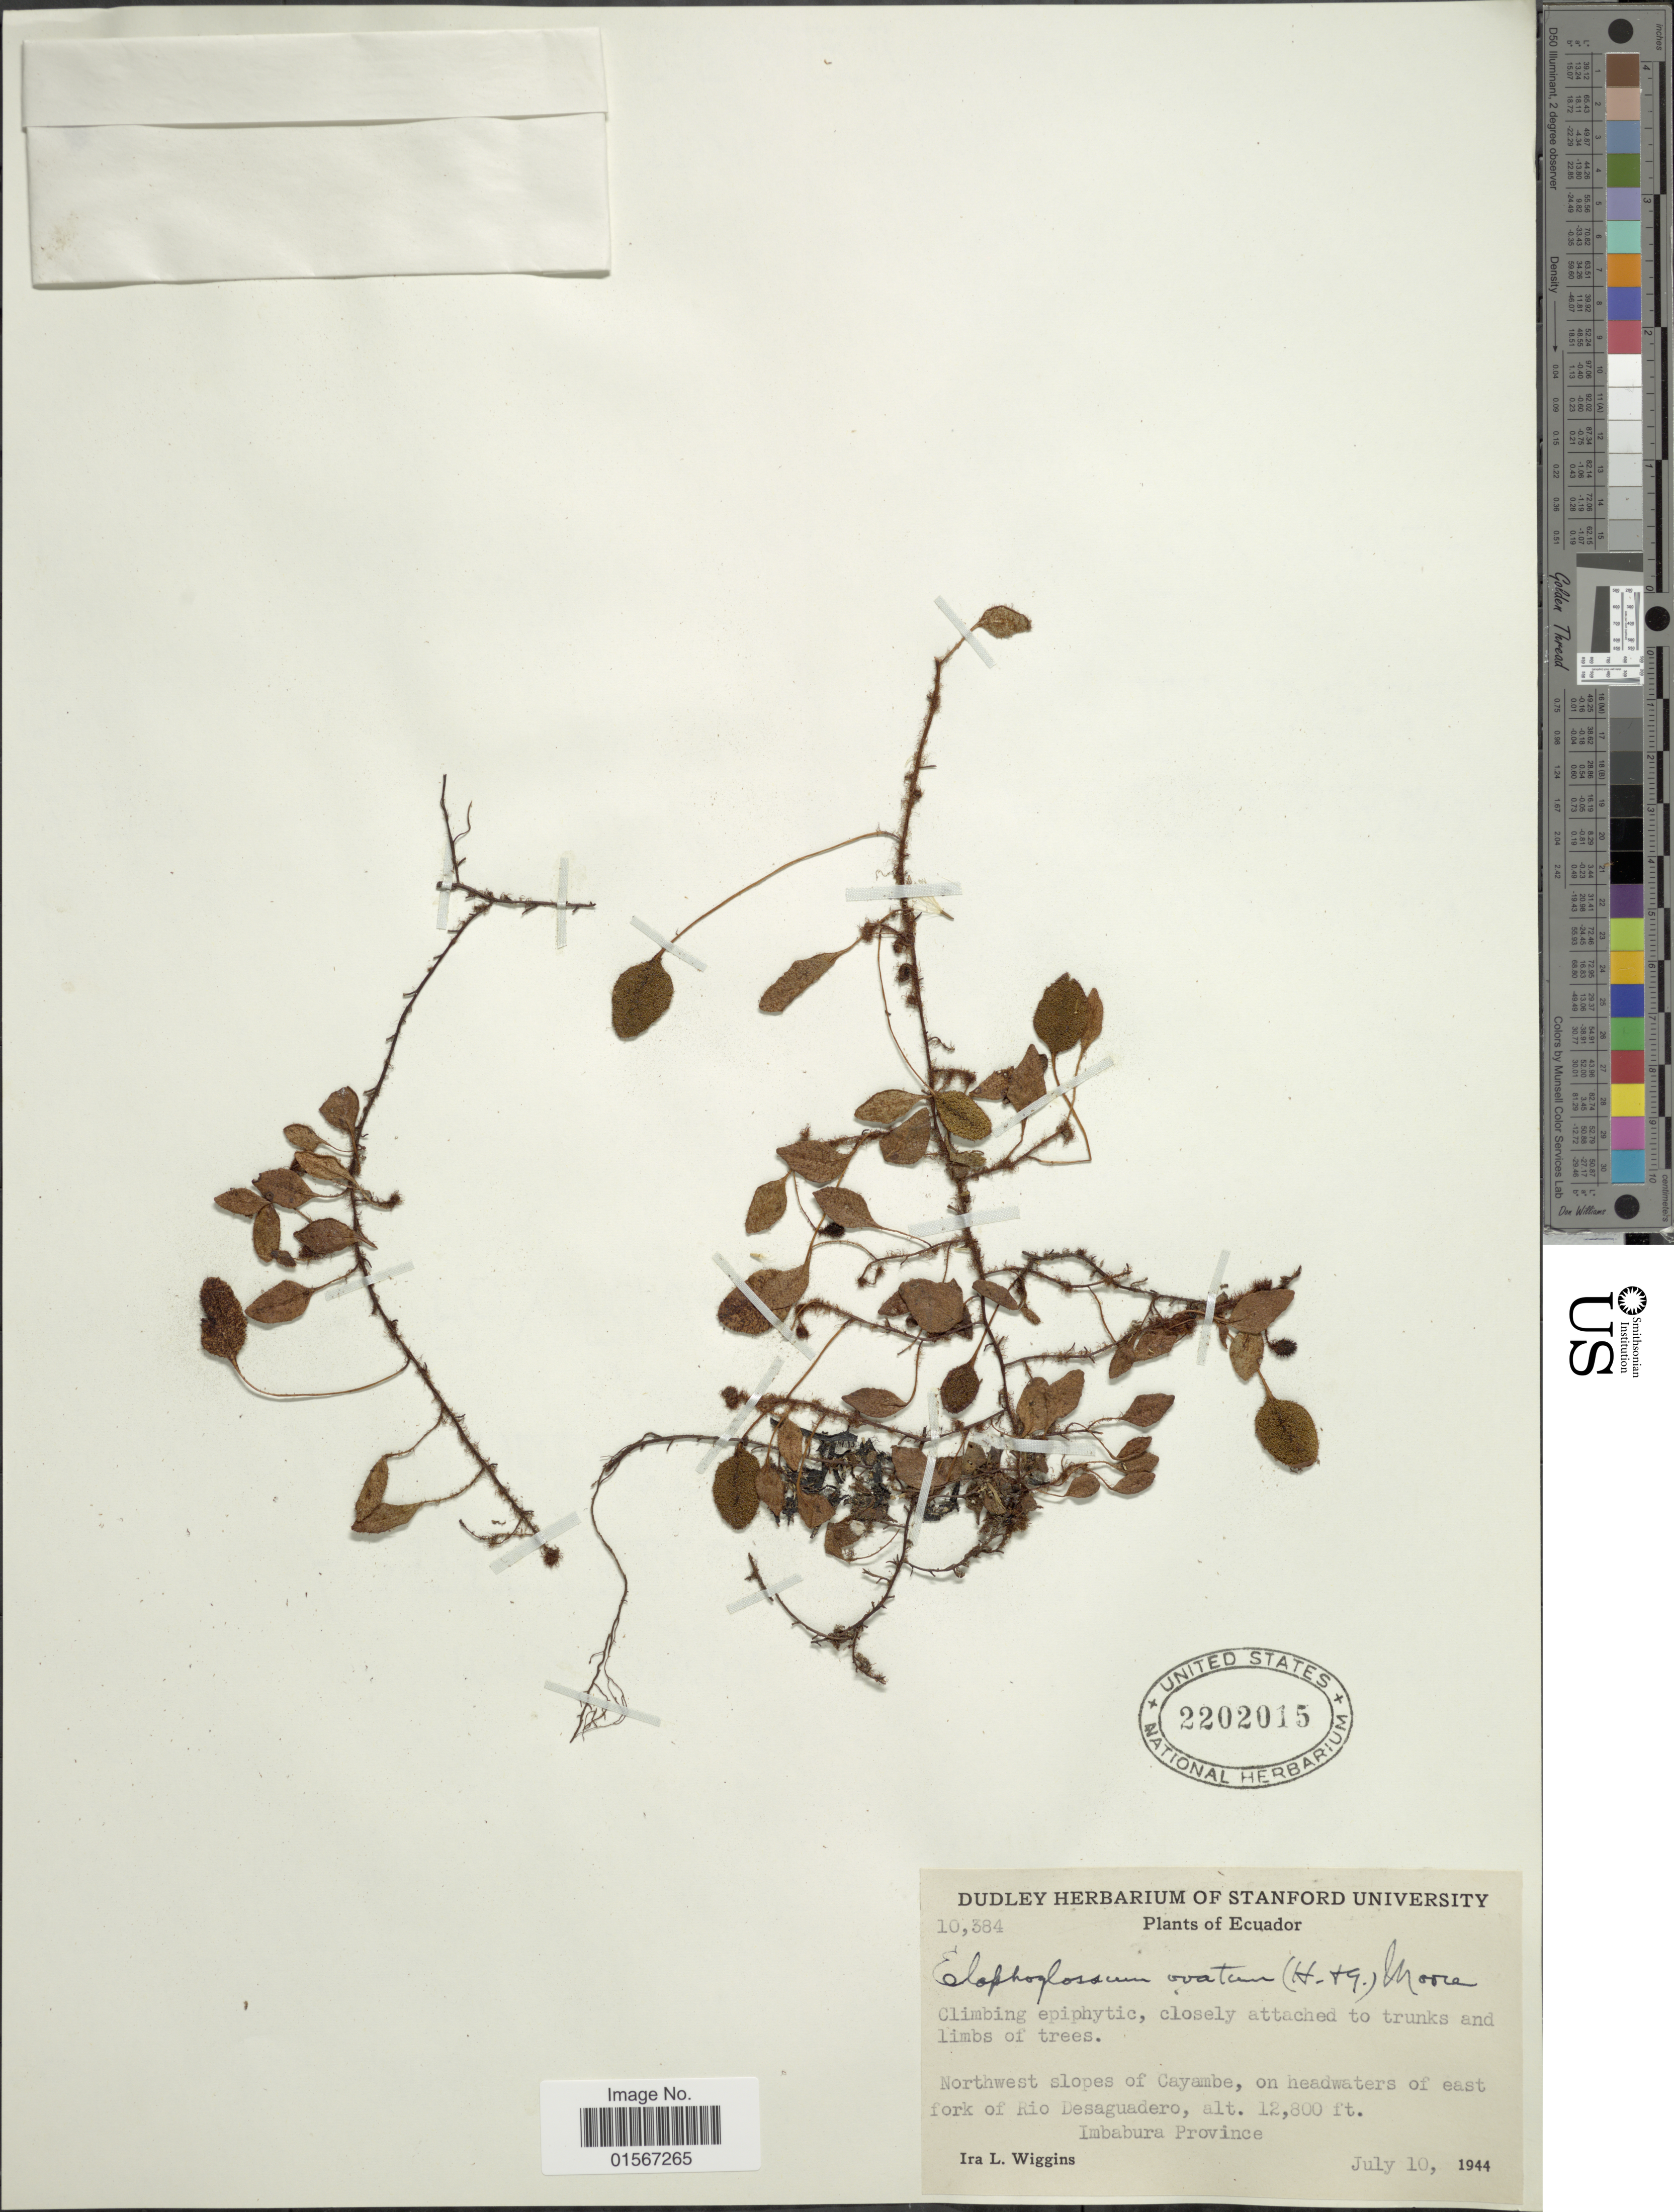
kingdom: Plantae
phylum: Tracheophyta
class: Polypodiopsida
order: Polypodiales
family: Dryopteridaceae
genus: Elaphoglossum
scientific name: Elaphoglossum ovatum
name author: (Hook. & Grev.) T. Moore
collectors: I. L. Wiggins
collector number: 10384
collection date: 1944-07-10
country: Ecuador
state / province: Imbabura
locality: Ecuador, Northwest slopes of Cayambe, on headwaters on east fork of Rio Desaaguadero, Imbabura Province.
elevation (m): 3901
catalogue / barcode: US 2202015